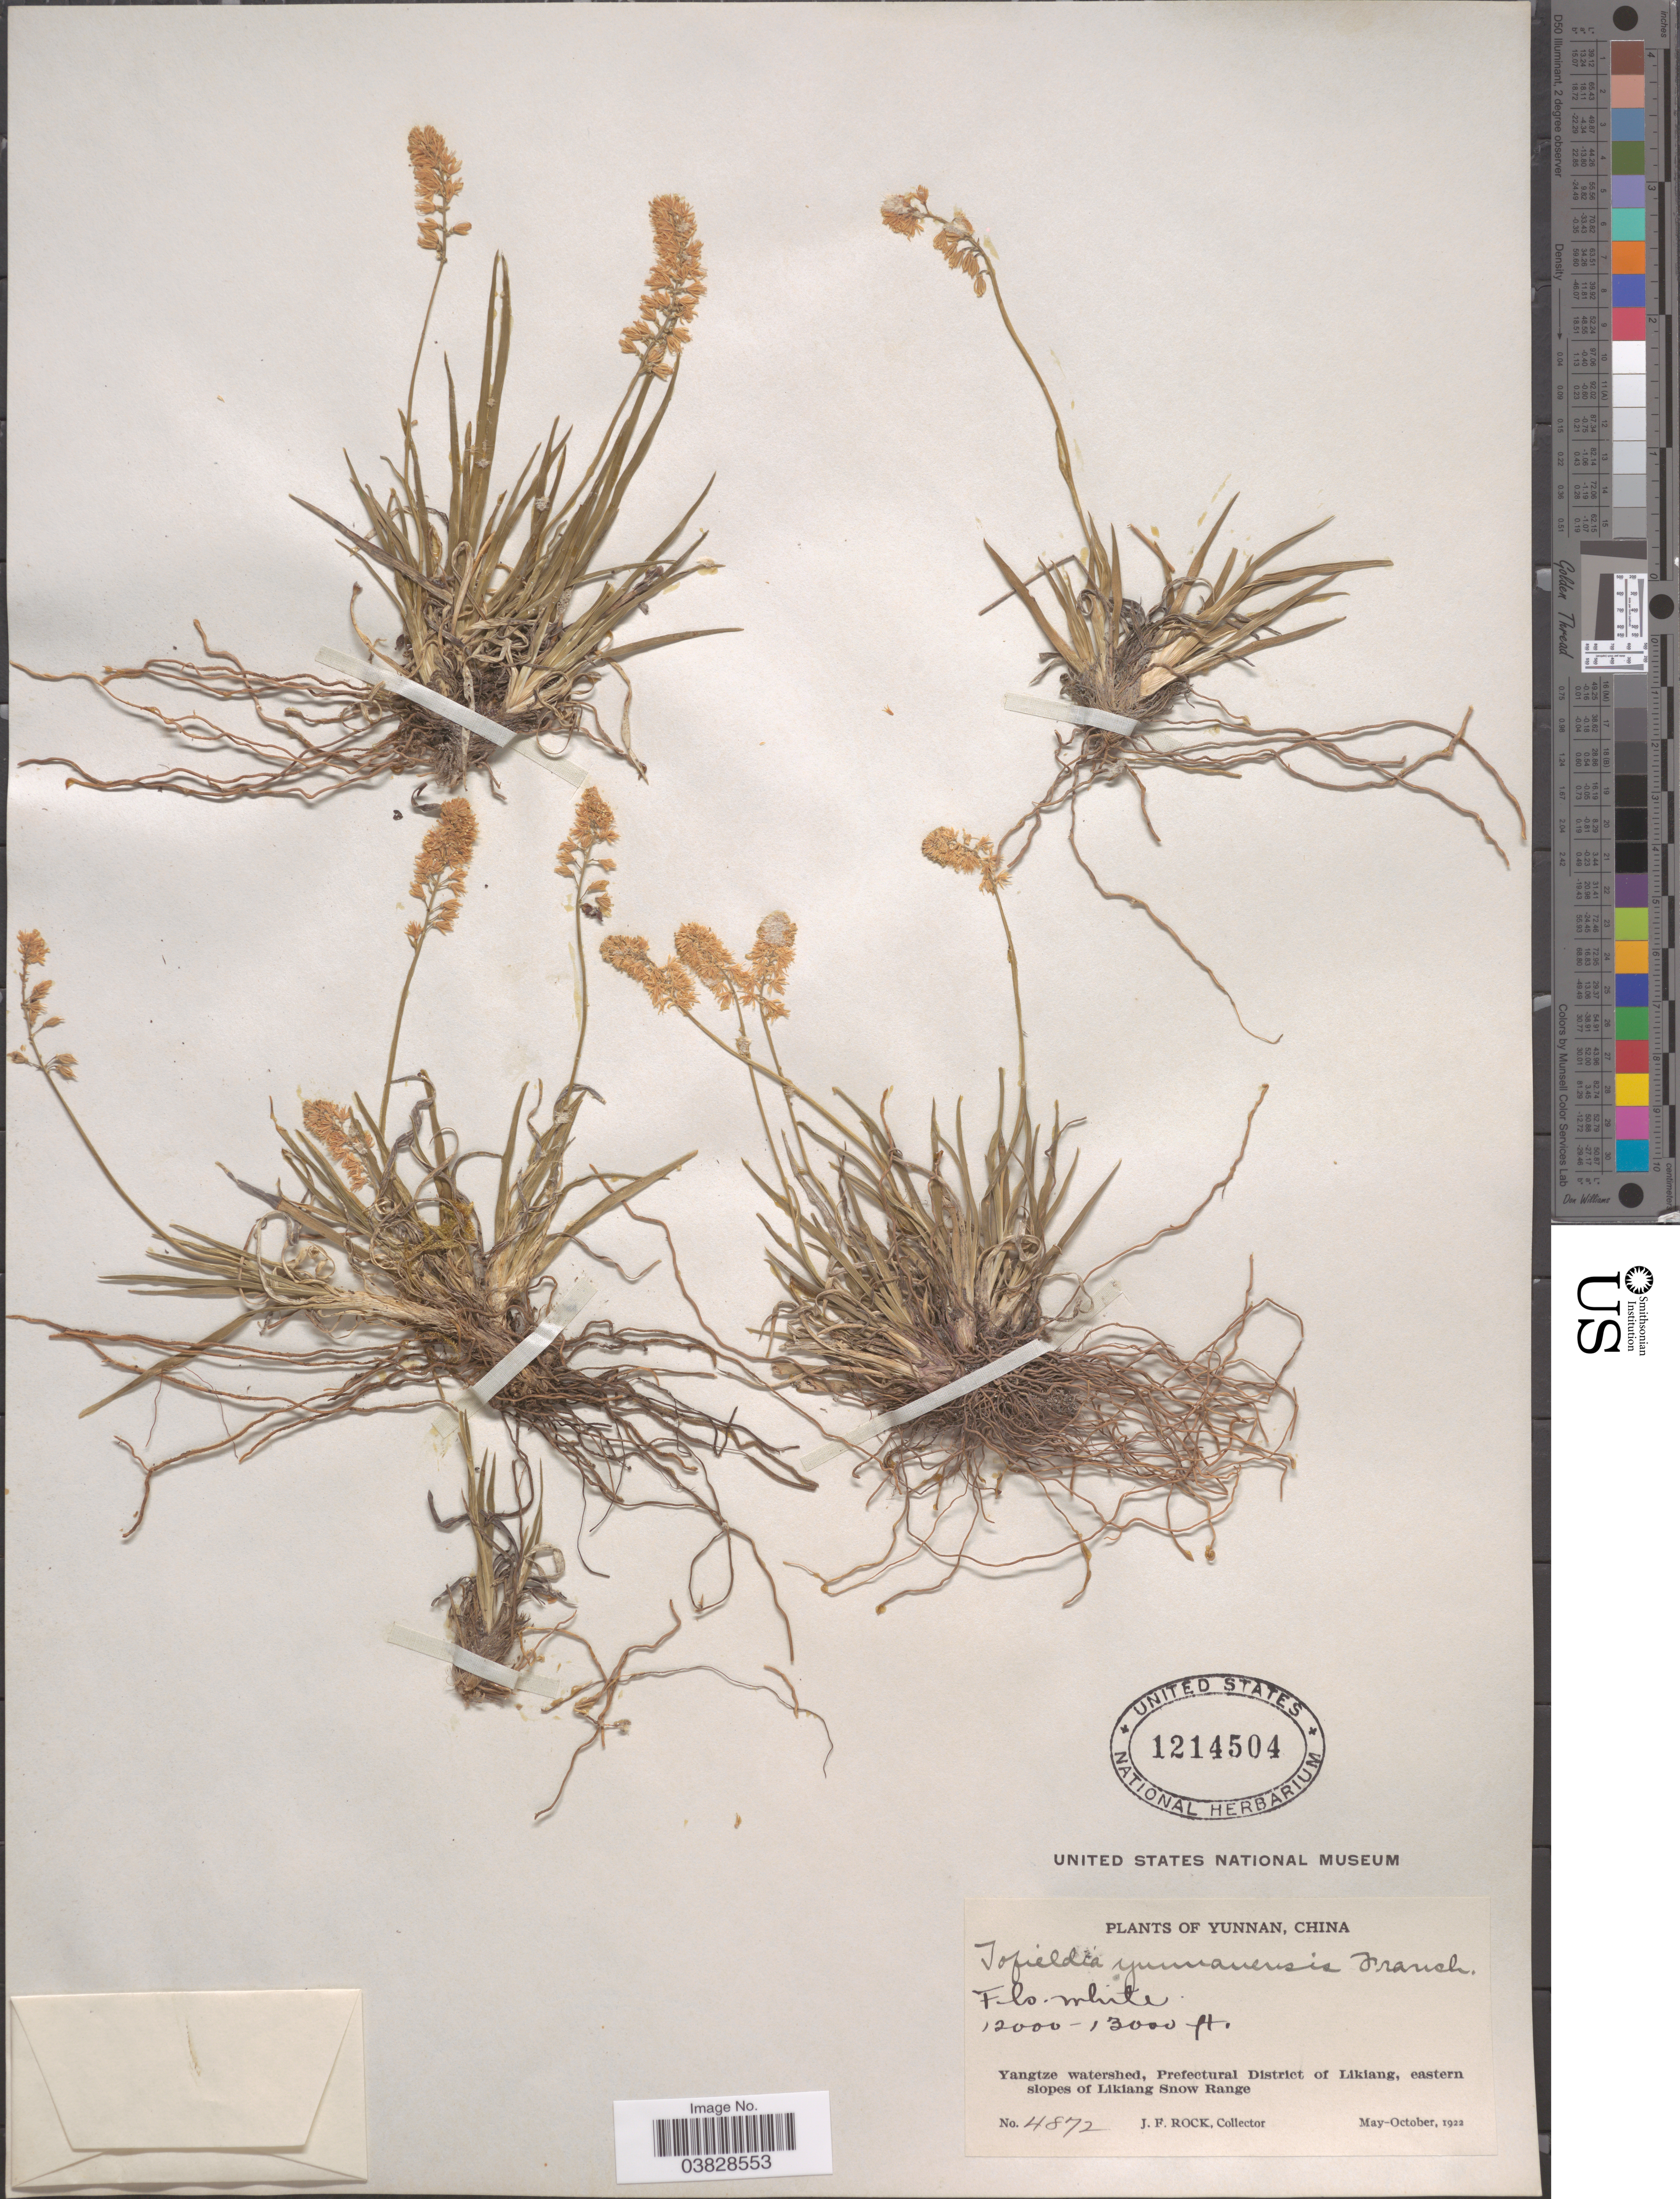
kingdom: Plantae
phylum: Tracheophyta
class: Liliopsida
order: Alismatales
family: Tofieldiaceae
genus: Tofieldia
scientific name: Tofieldia yunnanensis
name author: Franch.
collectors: J. Rock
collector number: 4872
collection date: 1922-05/1922-10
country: China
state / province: Yunnan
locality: Yangtze watershed, Prefectural District of Likiang, eastern slopes of Likiang Snow Range.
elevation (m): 3658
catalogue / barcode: US 1214504